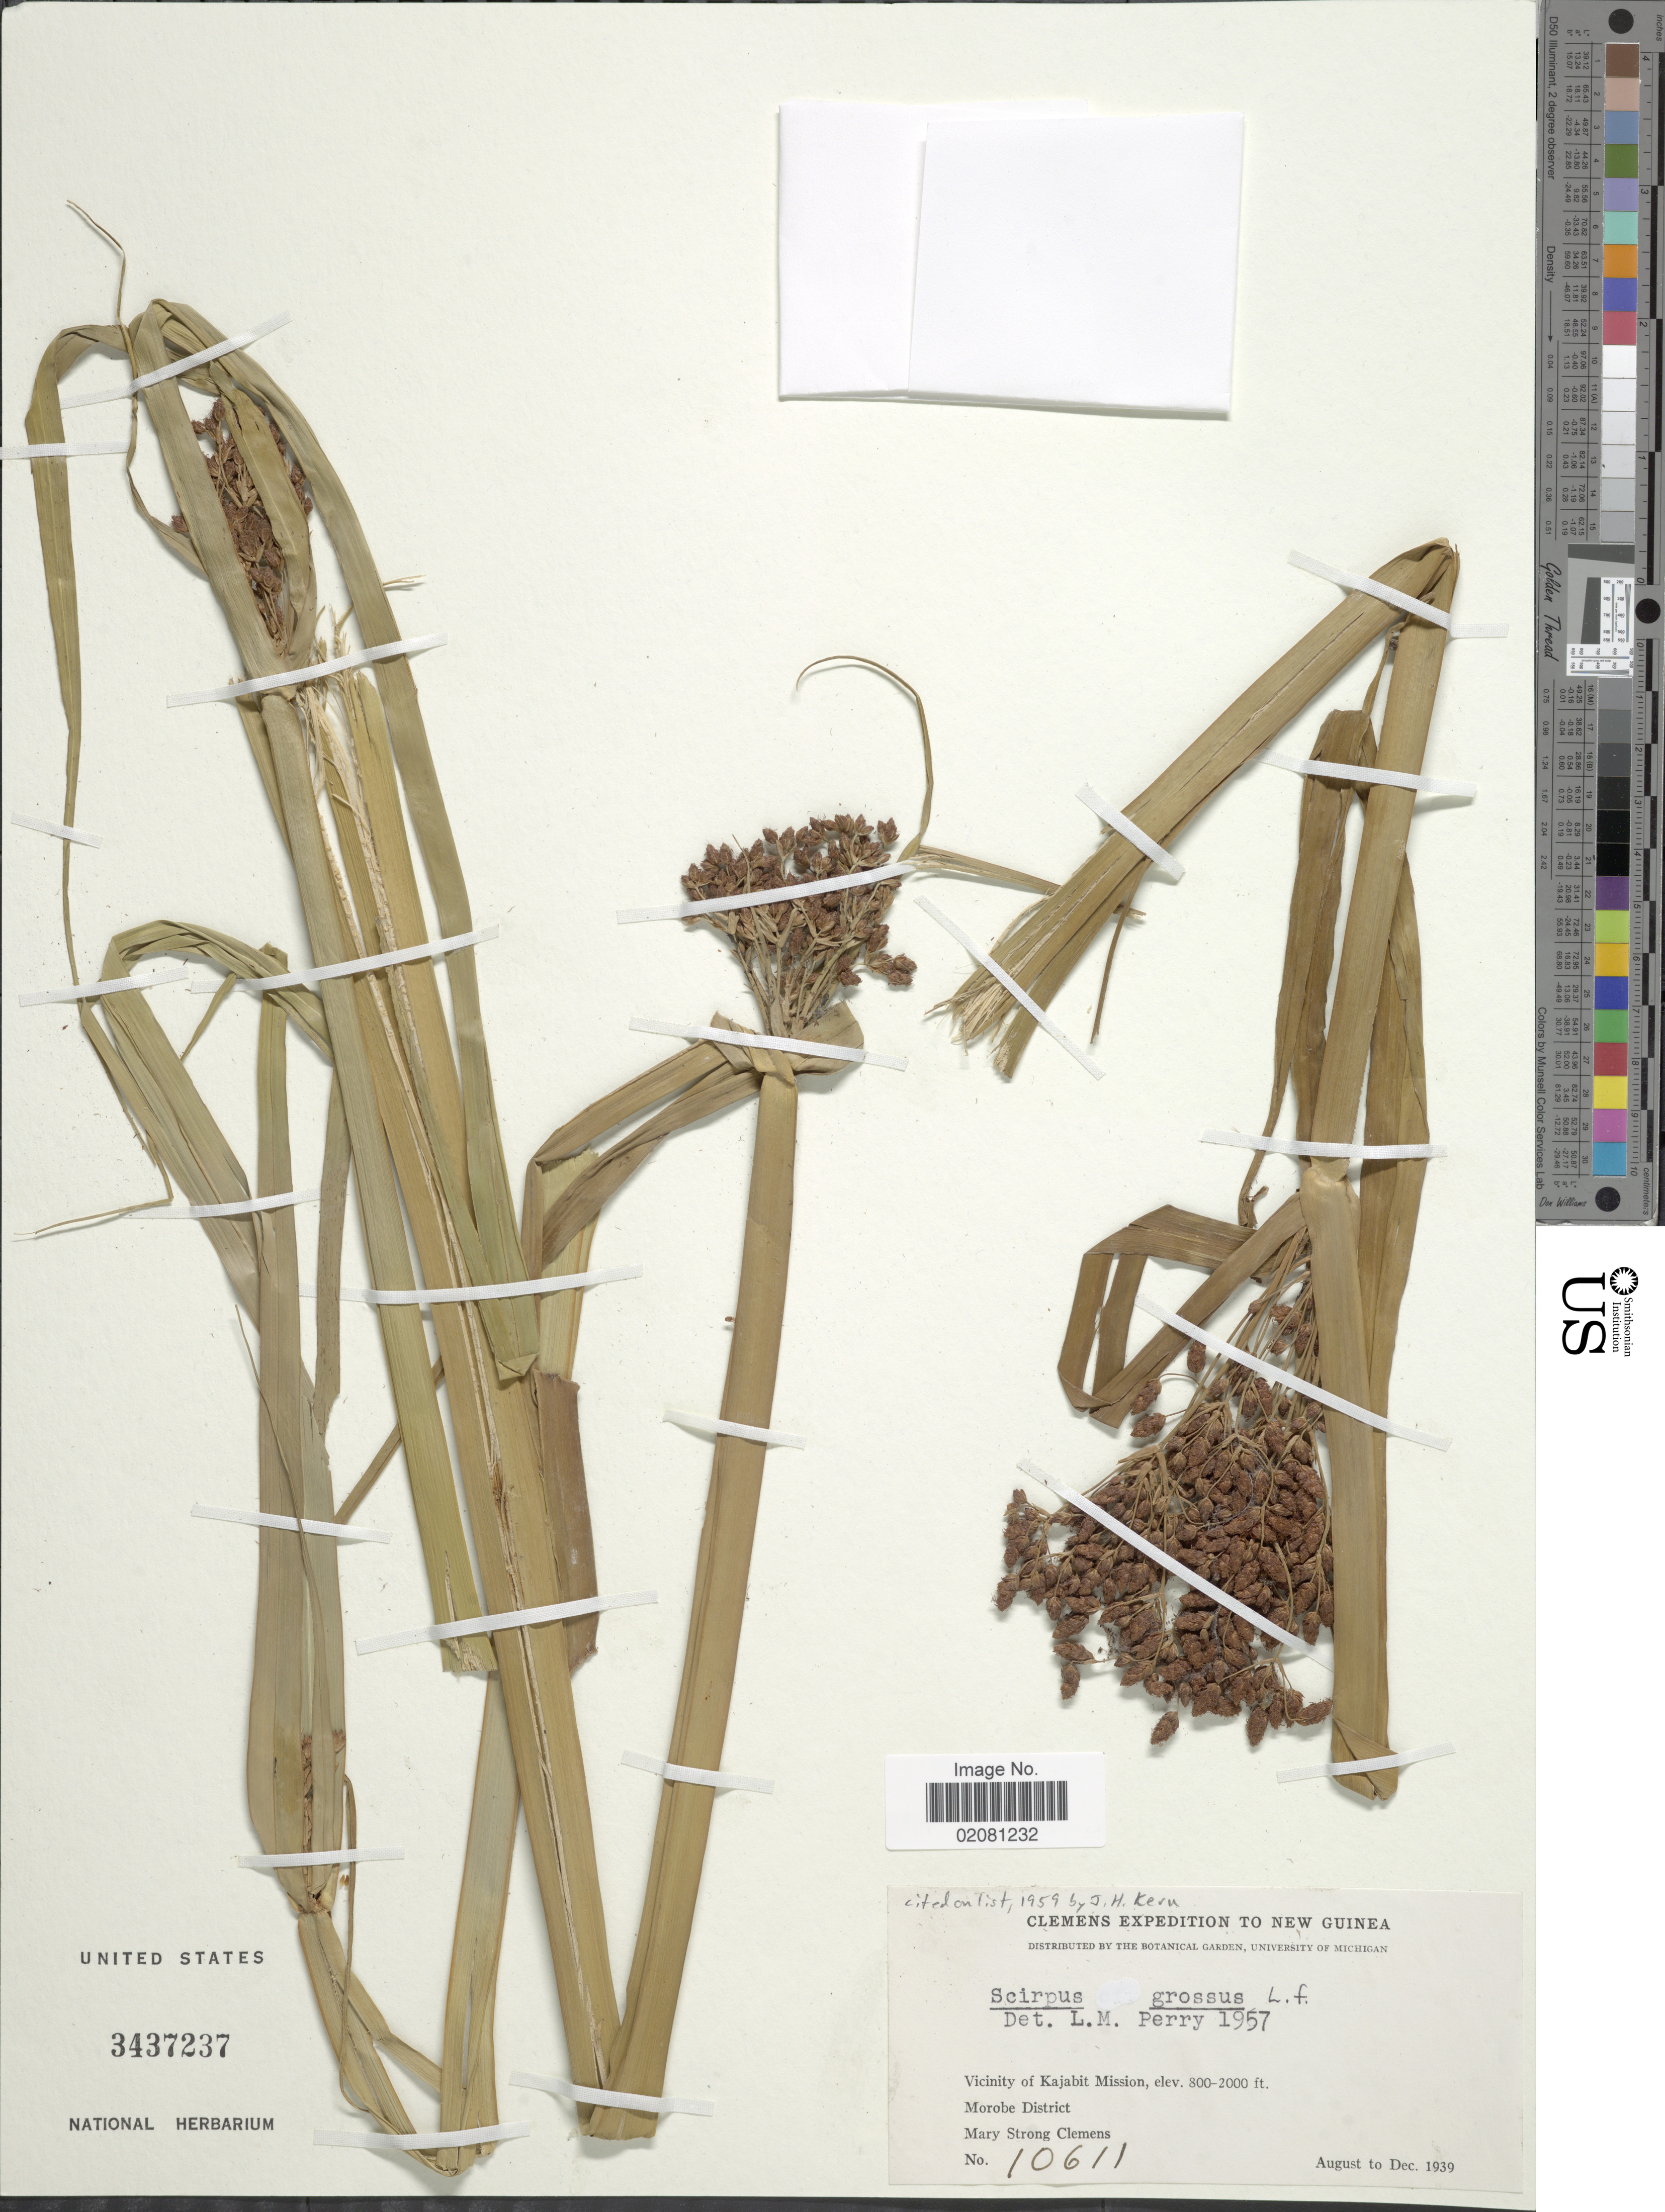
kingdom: Plantae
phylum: Tracheophyta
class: Liliopsida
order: Poales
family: Cyperaceae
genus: Actinoscirpus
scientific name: Actinoscirpus grossus var. grossus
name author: (L. f.) Goetgh. & D.A. Simpson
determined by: Strong, M. T., (US), Smithsonian Institution - National Museum of Natural History (UNITED STATES)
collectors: M. S. Clemens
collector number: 10611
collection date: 1939-08/1939-12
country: Papua New Guinea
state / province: Morobe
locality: Vicinity of Kajabit Mission, New Guinea.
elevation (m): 244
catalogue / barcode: US 3437237